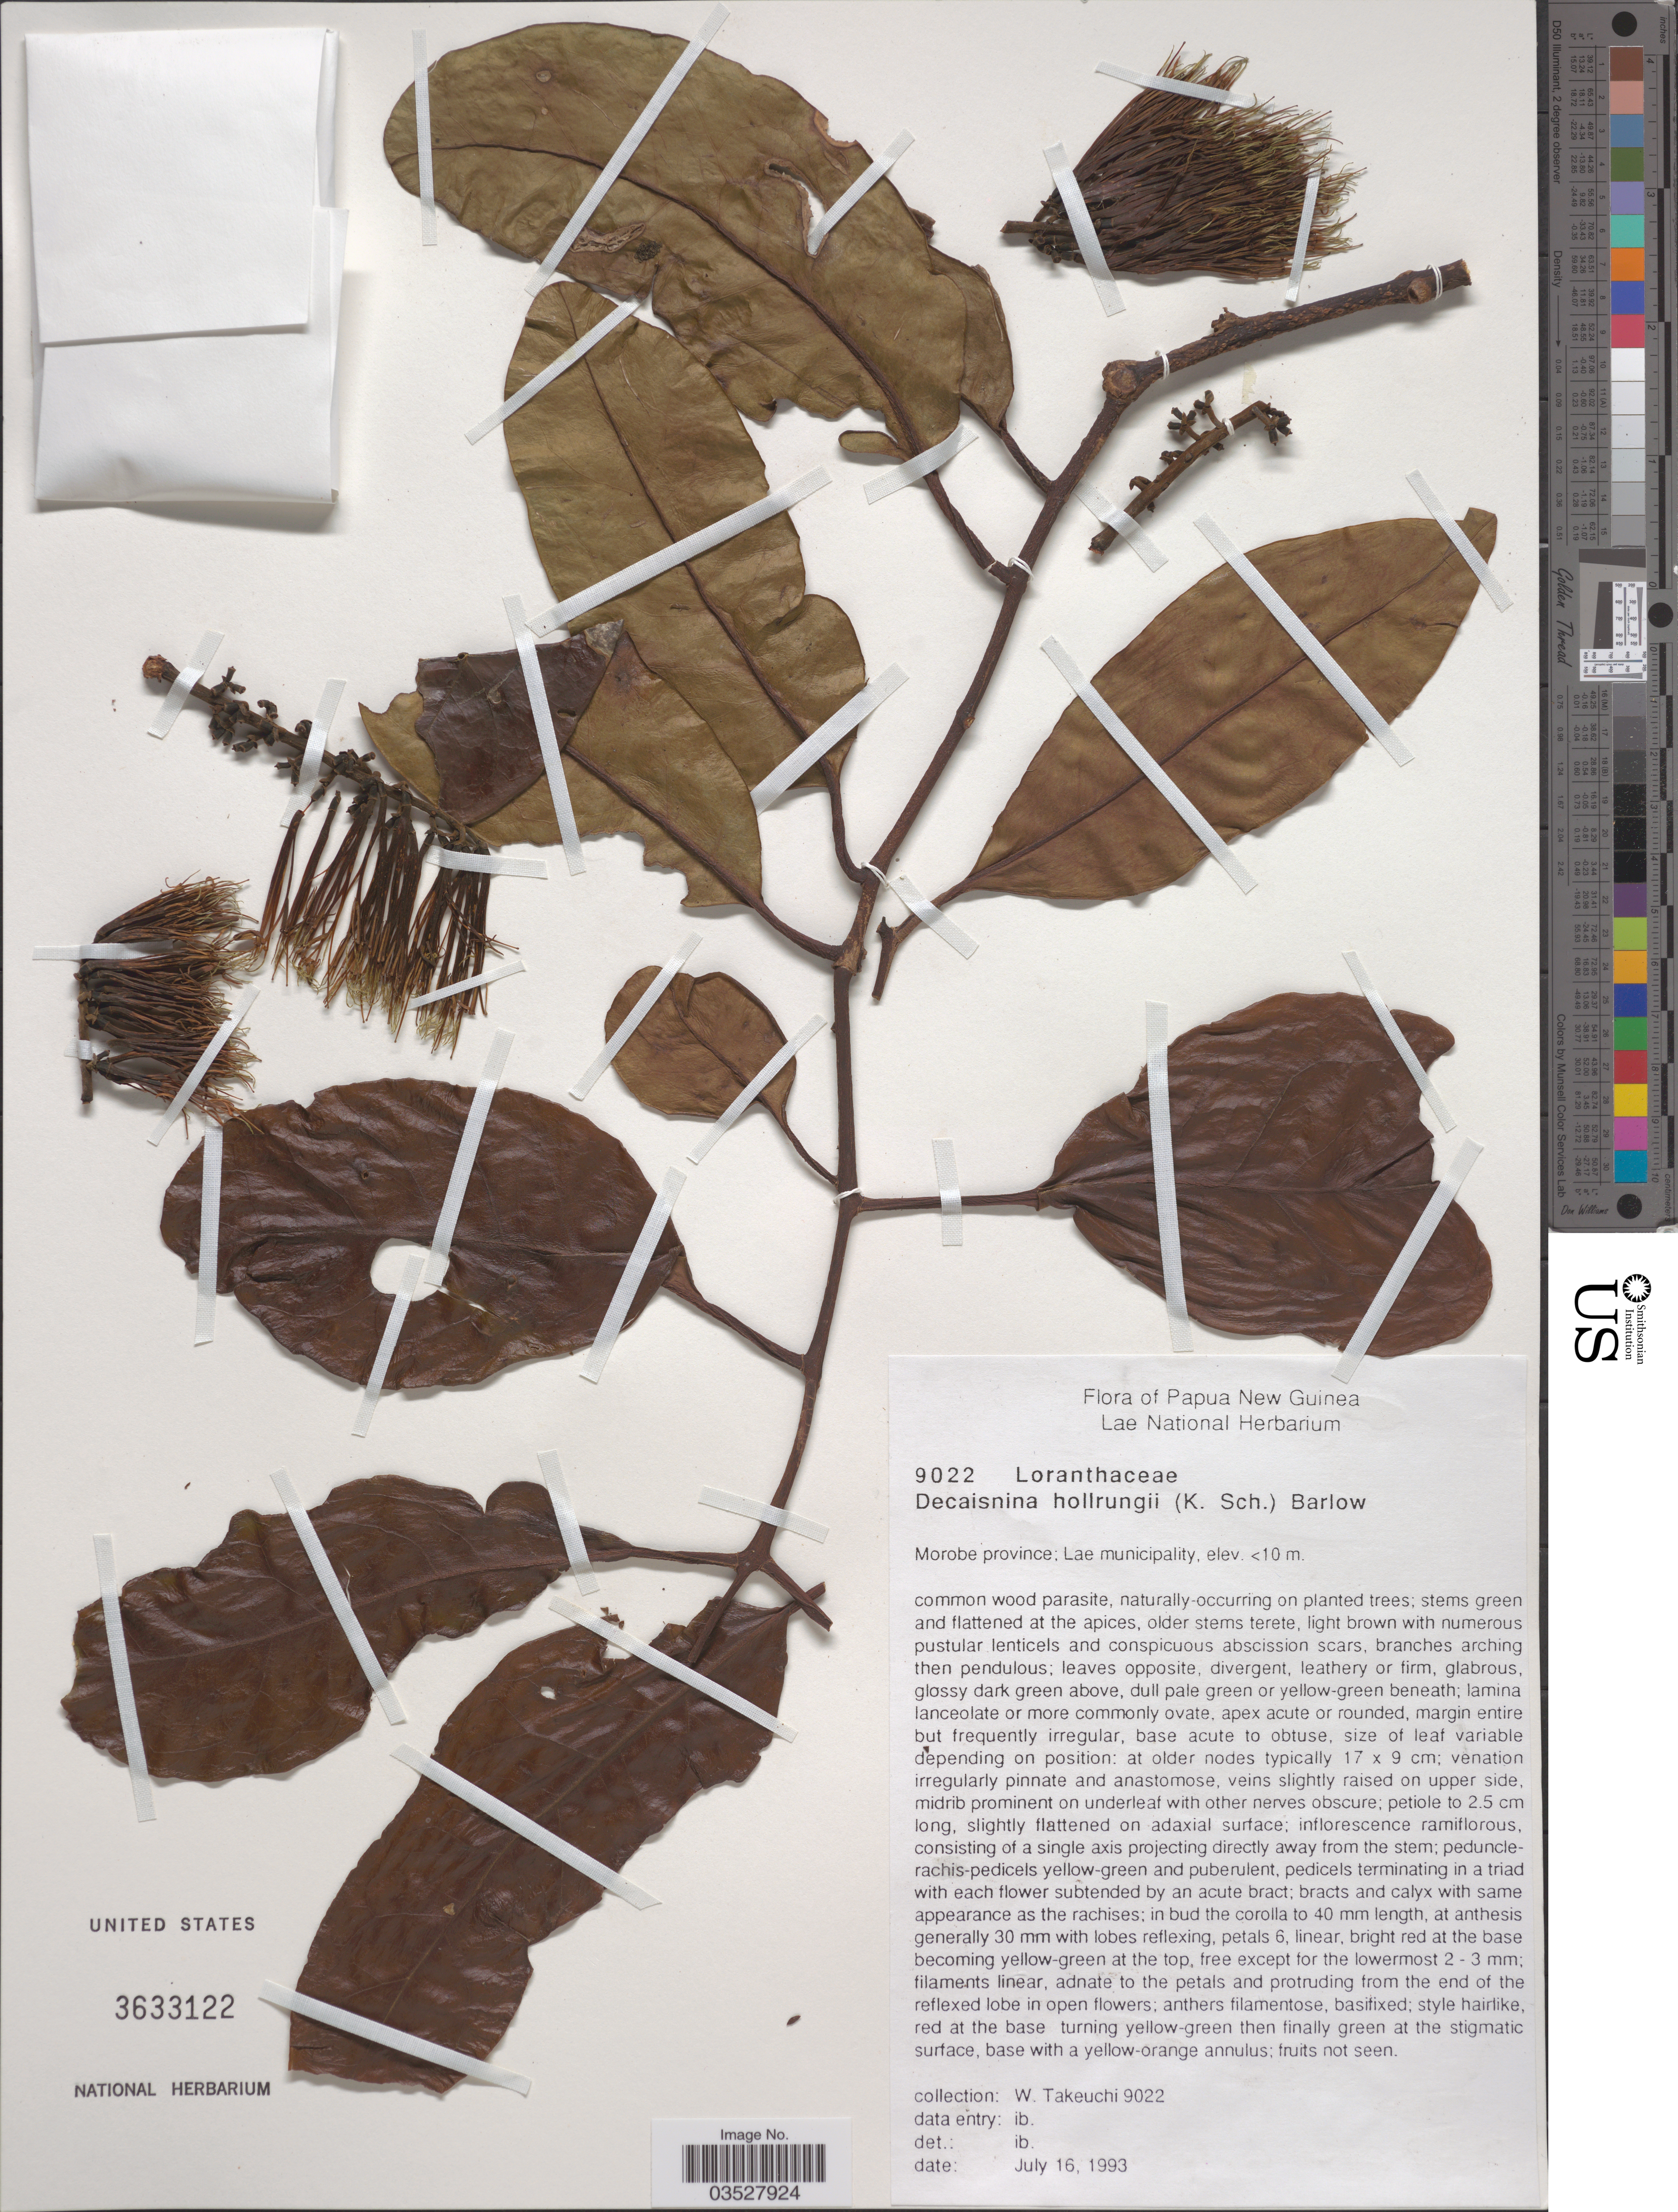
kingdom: Plantae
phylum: Tracheophyta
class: Magnoliopsida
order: Santalales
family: Loranthaceae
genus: Decaisnina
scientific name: Decaisnina hollrungii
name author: (K. Schum.) Barlow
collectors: W. Takeuchi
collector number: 9022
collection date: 1993-07-16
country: Papua New Guinea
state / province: Morobe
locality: Lae municipality.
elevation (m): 10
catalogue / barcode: US 3633122